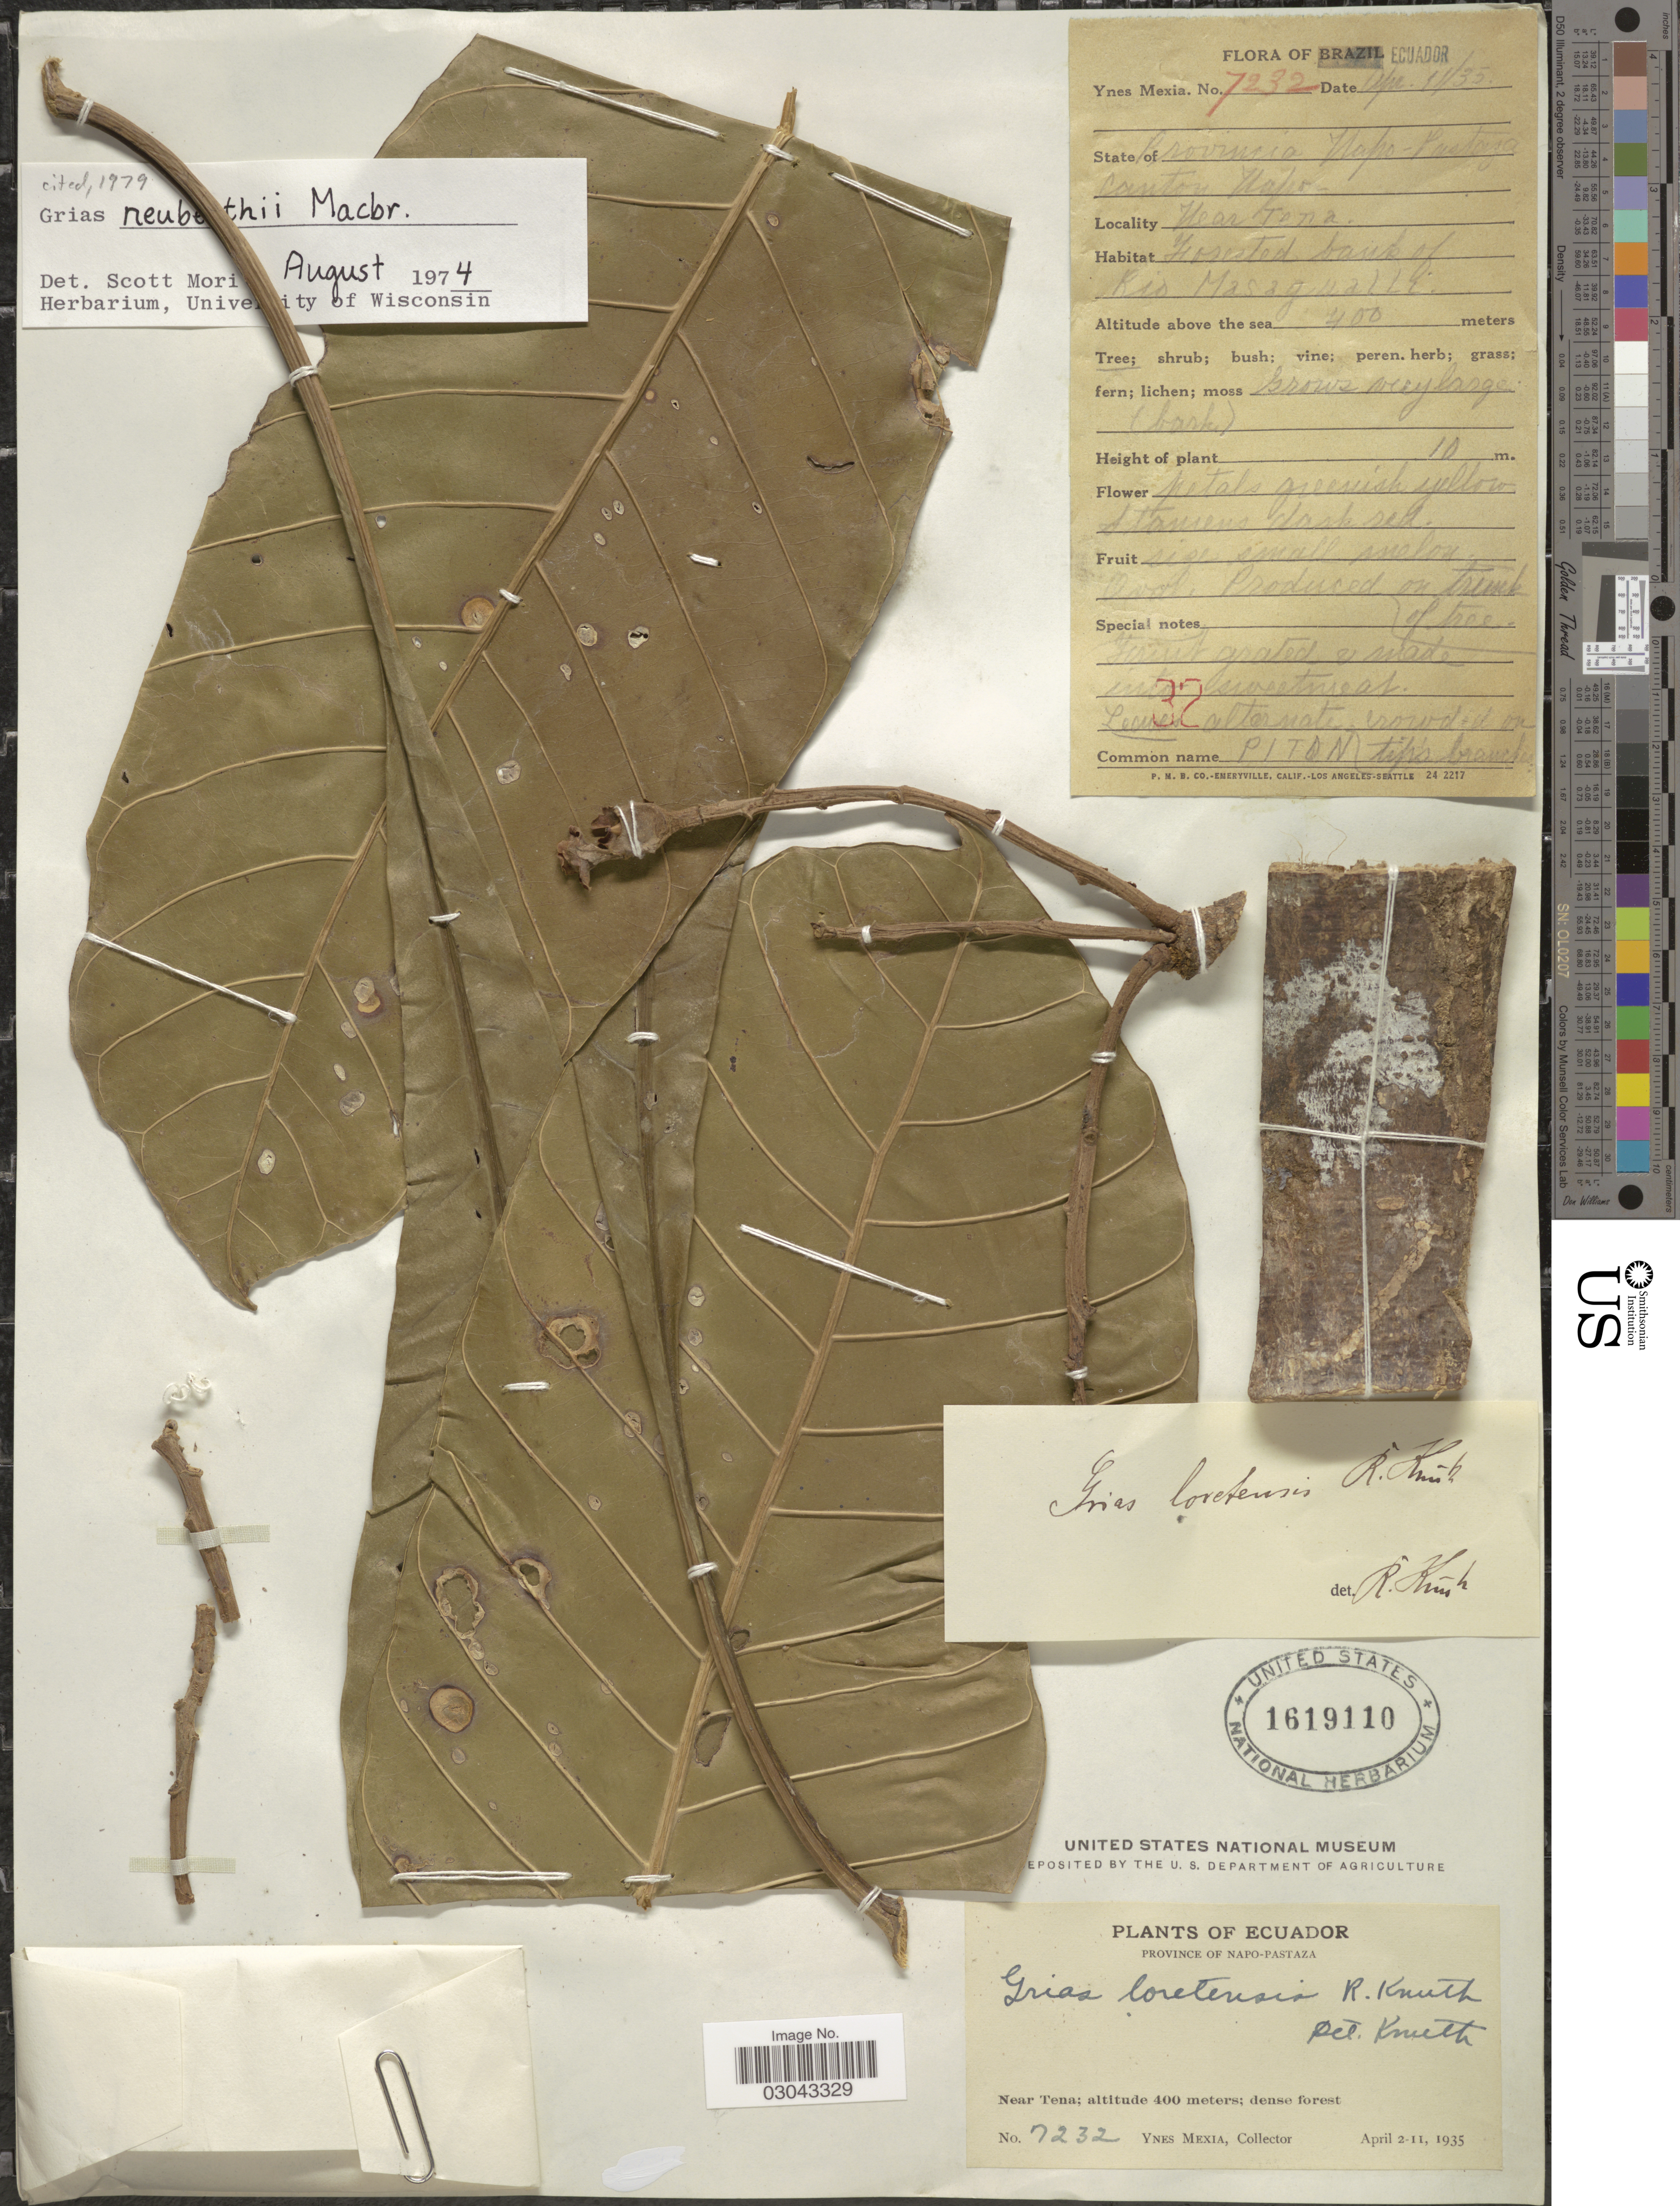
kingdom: Plantae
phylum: Tracheophyta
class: Magnoliopsida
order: Ericales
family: Lecythidaceae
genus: Grias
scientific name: Grias neuberthii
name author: J.F. Macbr.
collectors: Y. Mexia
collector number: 7232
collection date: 1935-04-02/1935-04-11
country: Ecuador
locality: Province of Napo-Pastaza, Near Tena, Forested banks of Rio Masagualli.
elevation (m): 400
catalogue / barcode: US 1619110